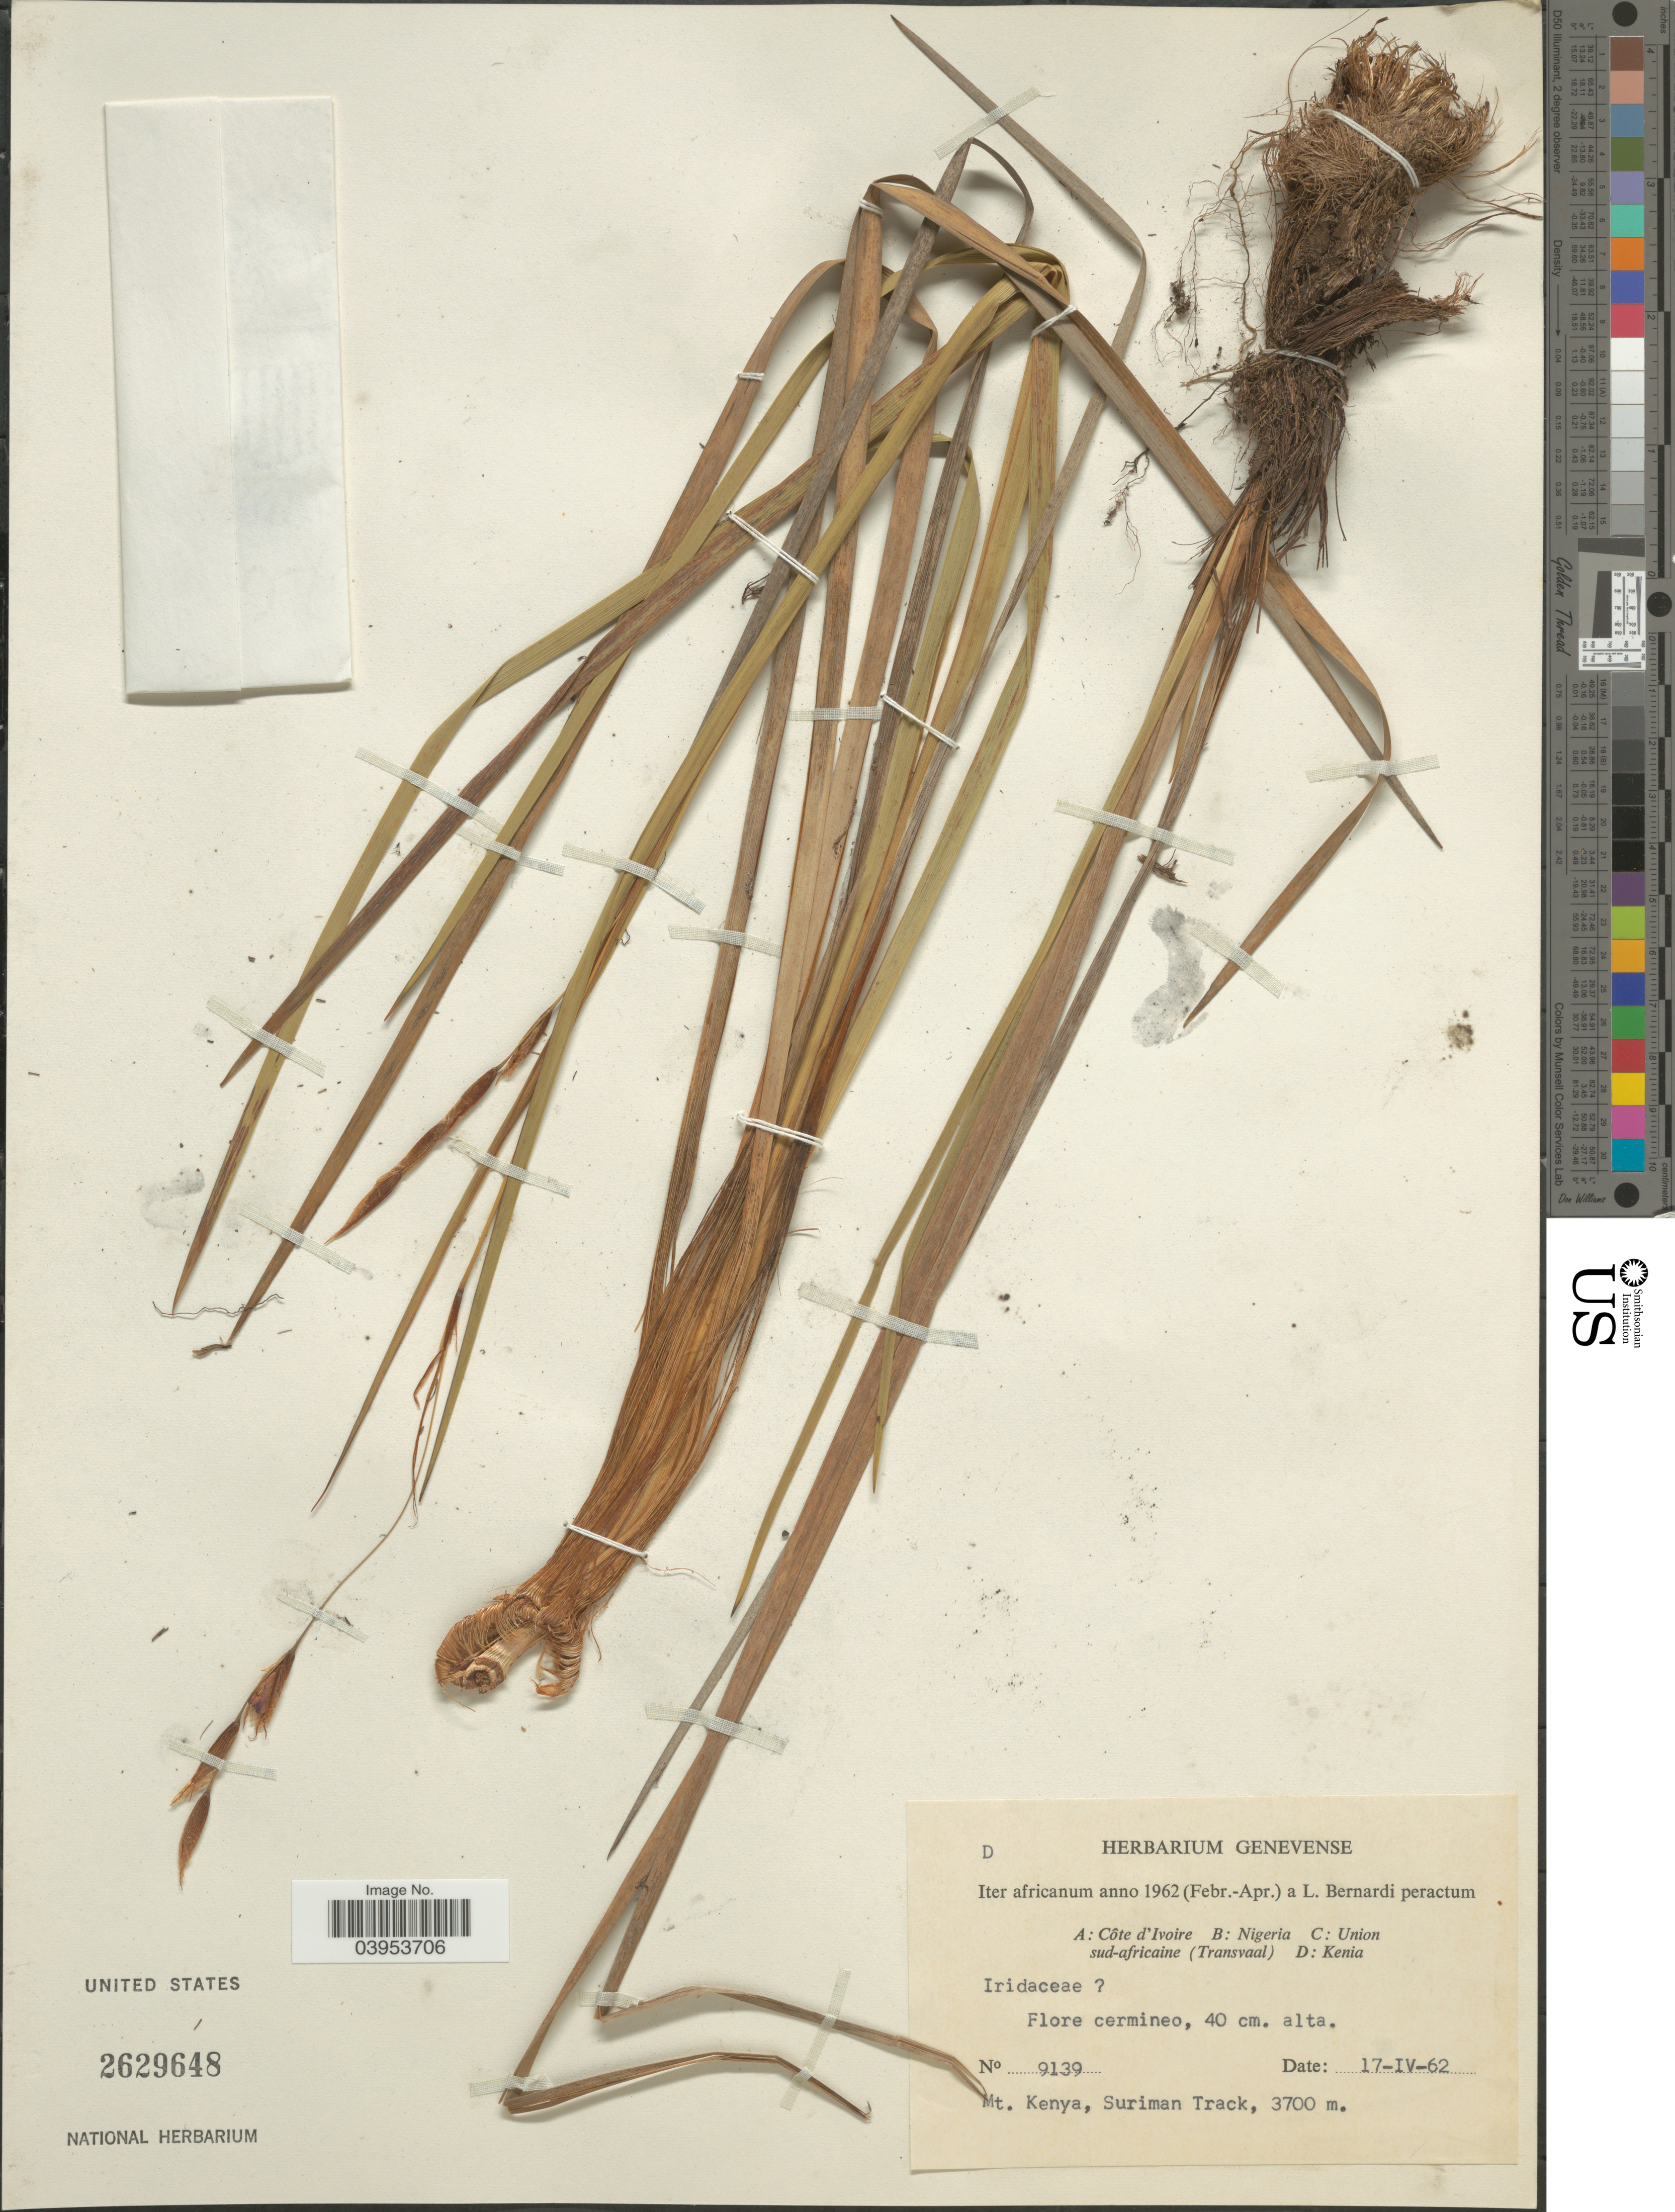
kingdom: Plantae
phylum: Tracheophyta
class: Liliopsida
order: Asparagales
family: Iridaceae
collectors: L. Bernardi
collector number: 9139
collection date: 1962-04-17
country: Kenya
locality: Mt. Kenya, Suriman Track.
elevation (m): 3700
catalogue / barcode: US 2629648